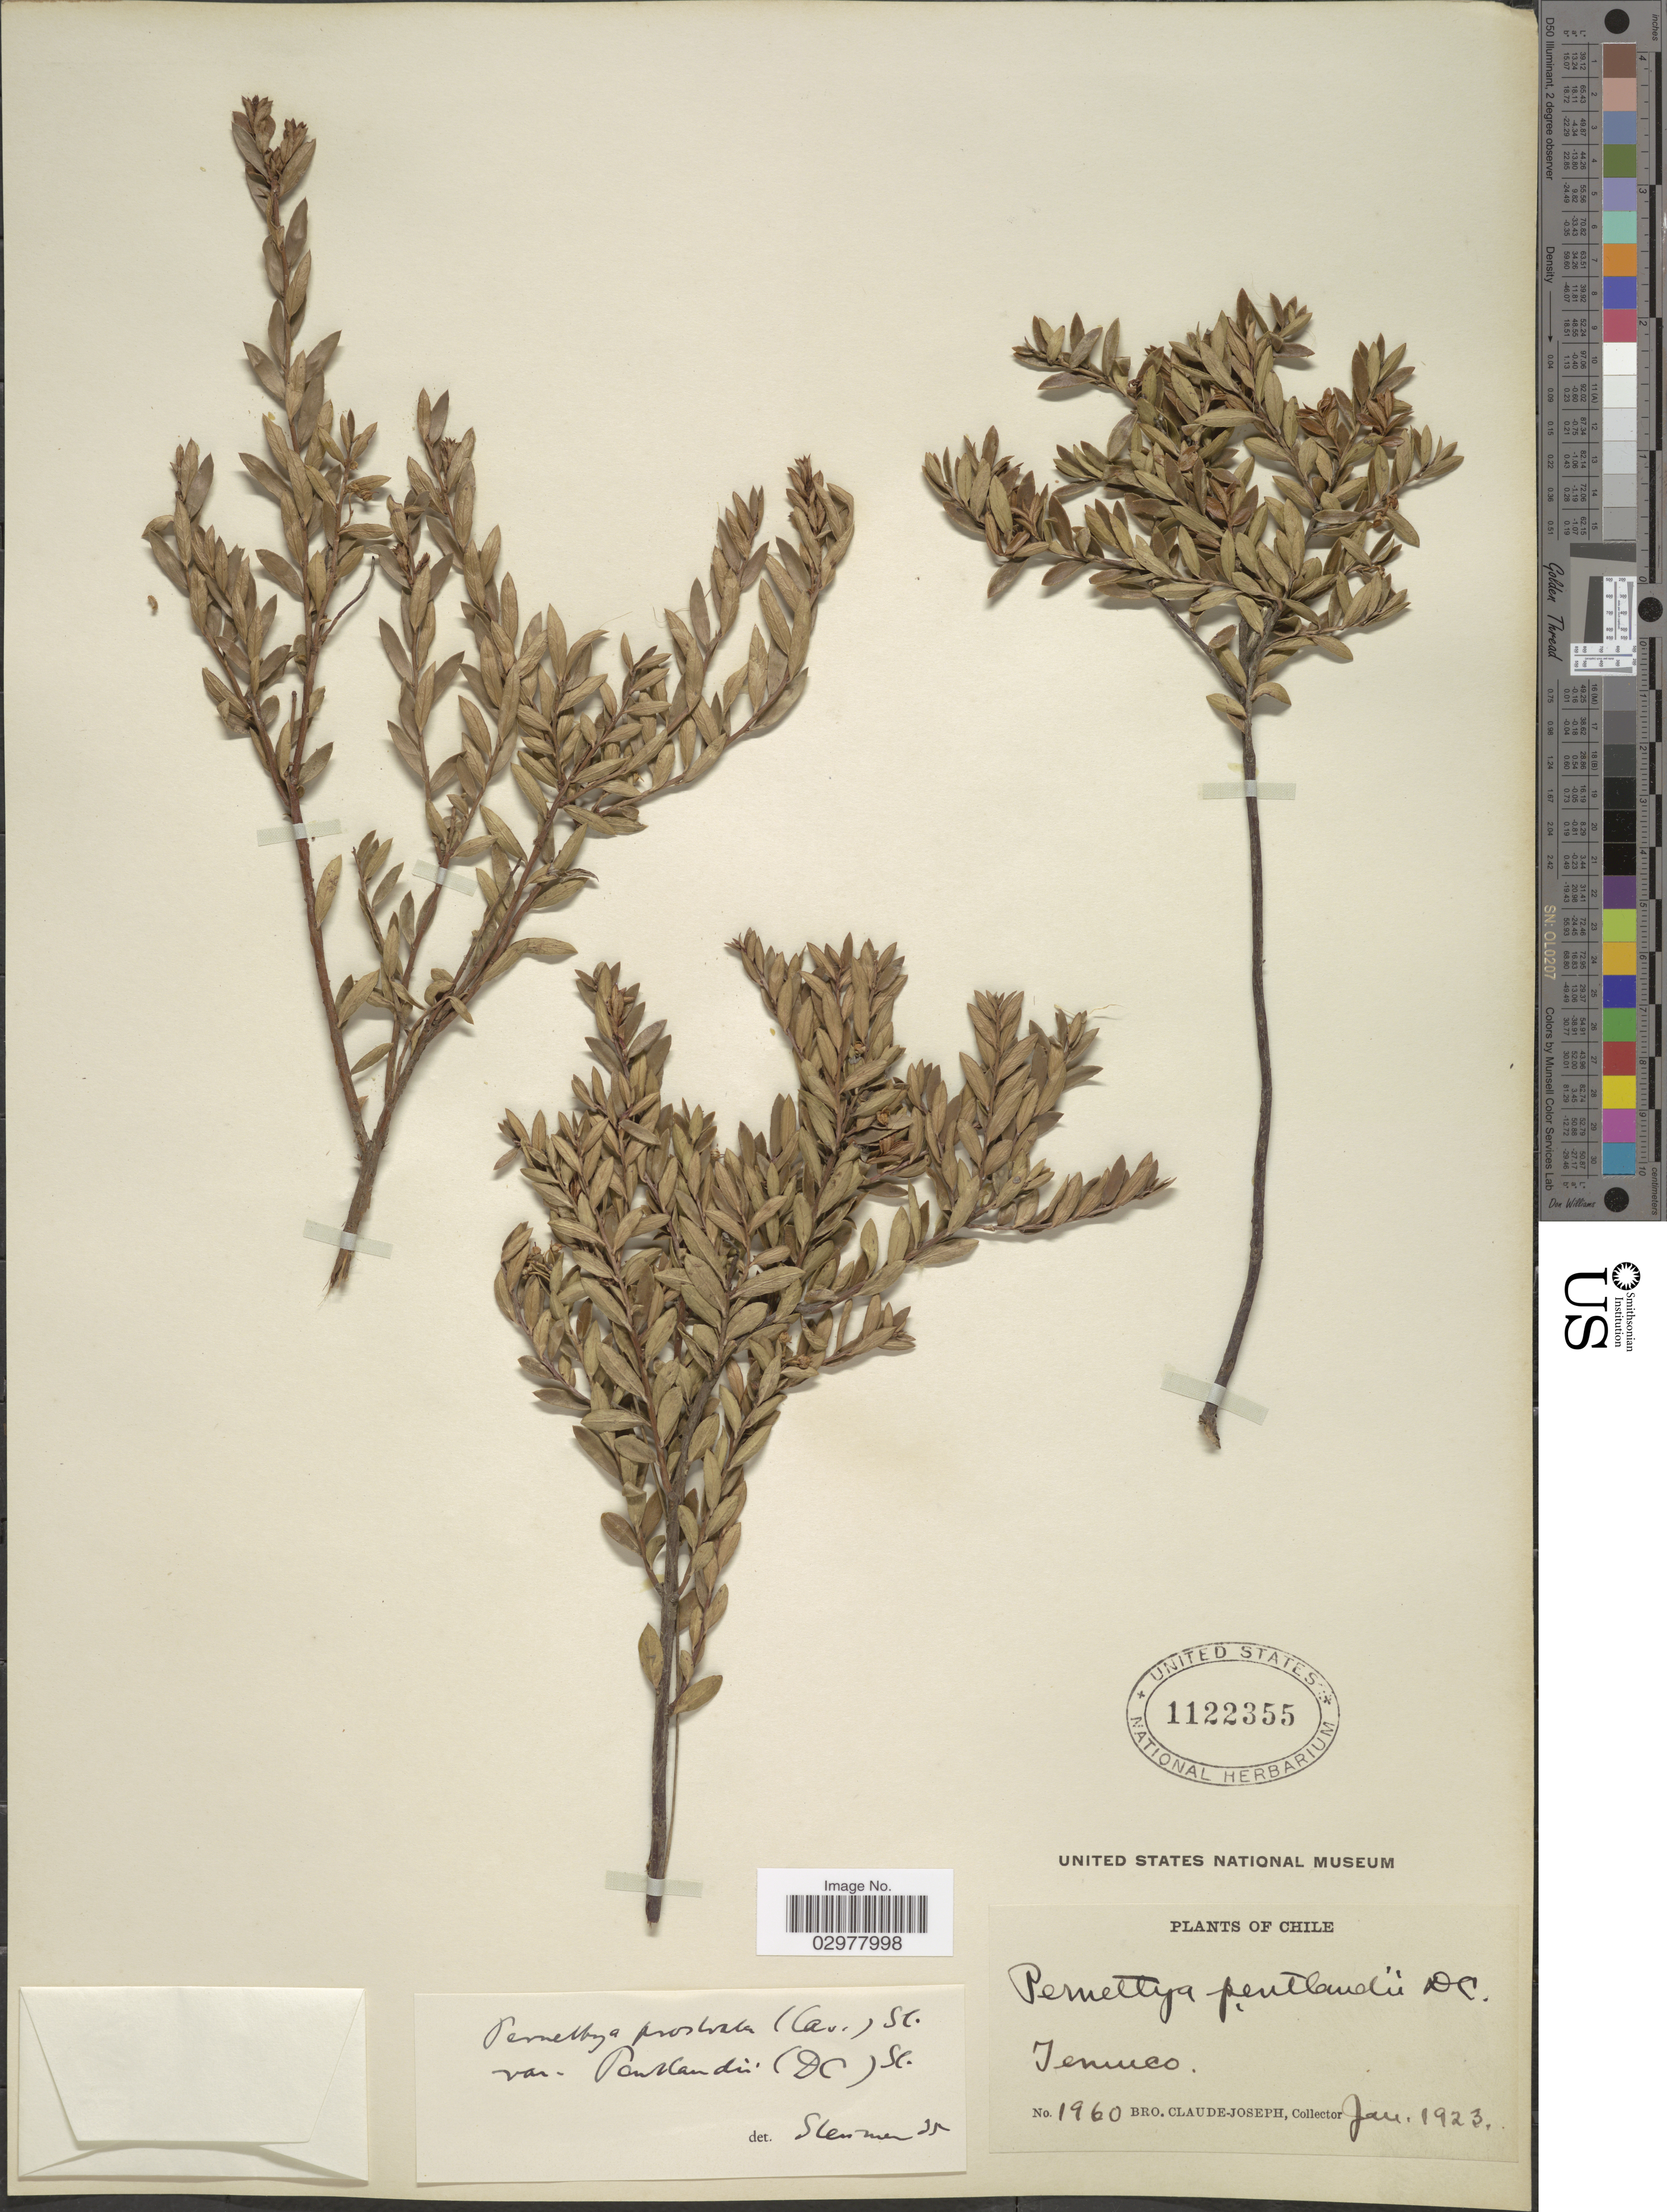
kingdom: Plantae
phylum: Tracheophyta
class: Magnoliopsida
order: Ericales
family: Ericaceae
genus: Pernettya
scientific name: Pernettya prostrata var. pentlandii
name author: (DC.) Sleumer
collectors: Bro. Claude-Joseph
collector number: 1960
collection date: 1923-01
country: Chile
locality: Temuco.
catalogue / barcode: US 1122355